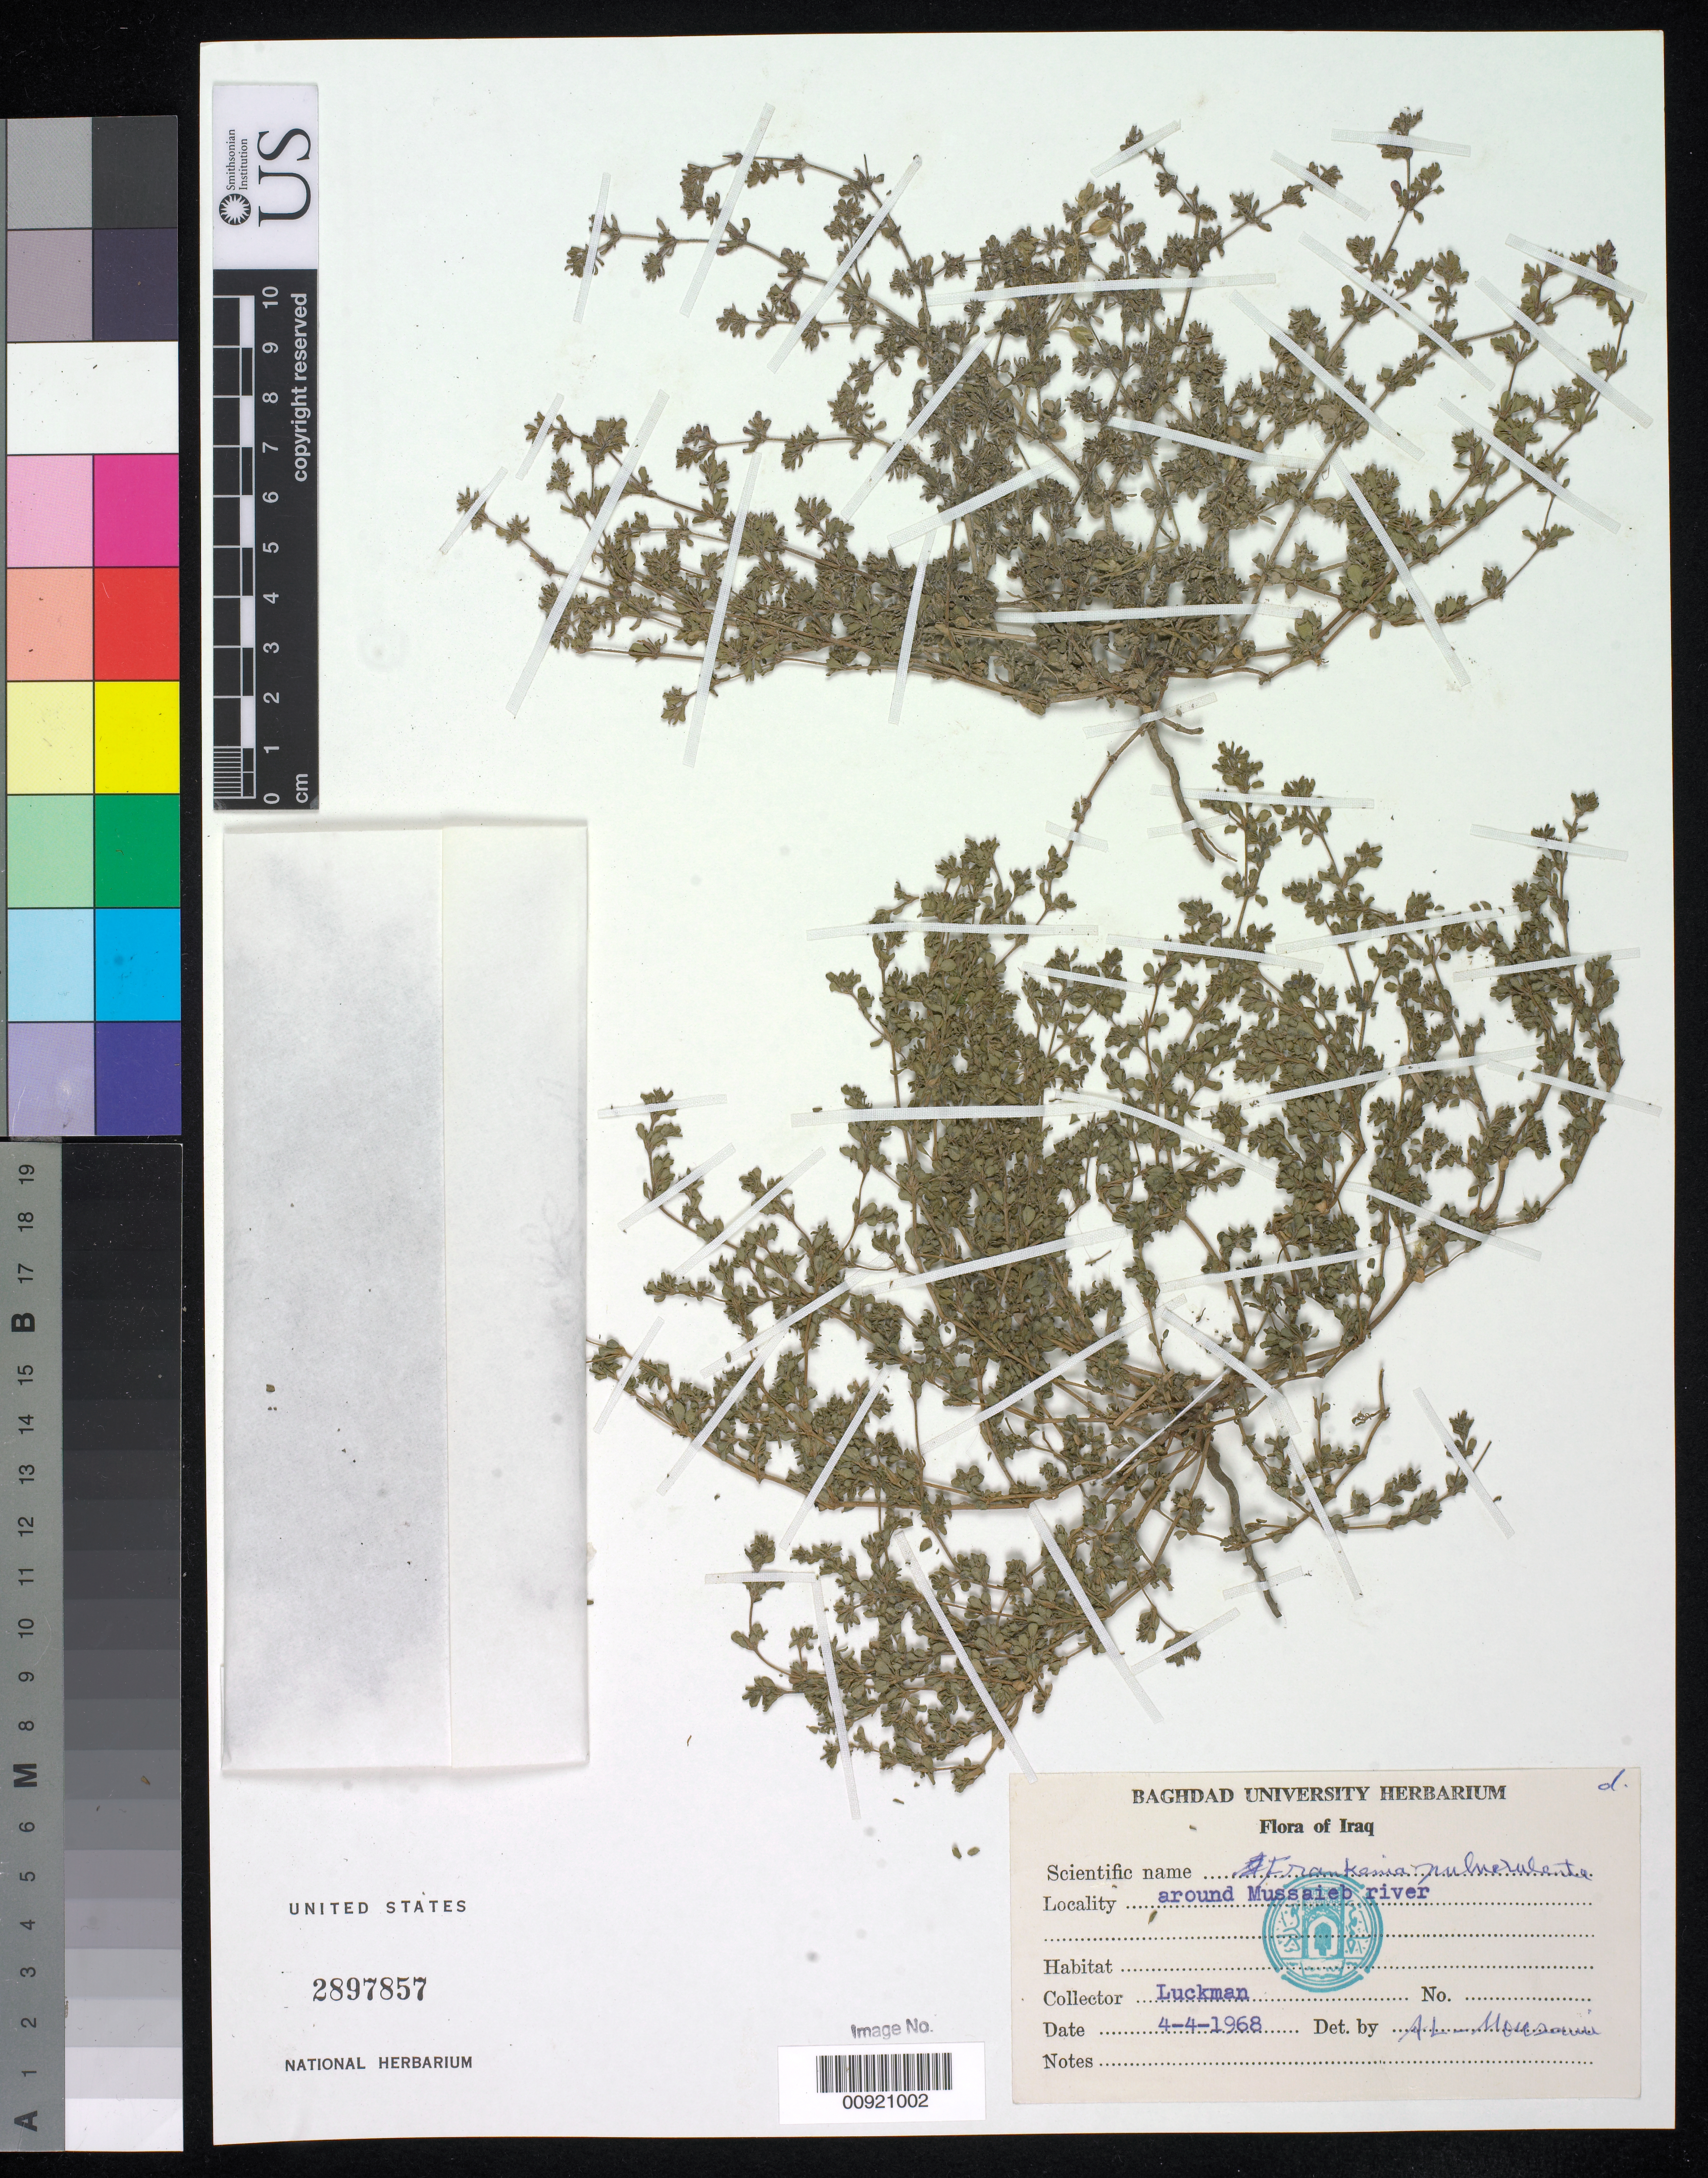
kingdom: Plantae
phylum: Tracheophyta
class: Magnoliopsida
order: Caryophyllales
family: Frankeniaceae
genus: Frankenia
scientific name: Frankenia pulverulenta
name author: L.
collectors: Luckman, --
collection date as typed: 04 Apr 1968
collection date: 1968-04-04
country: Iraq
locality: Around Mussaieb river.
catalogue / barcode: US 2897857